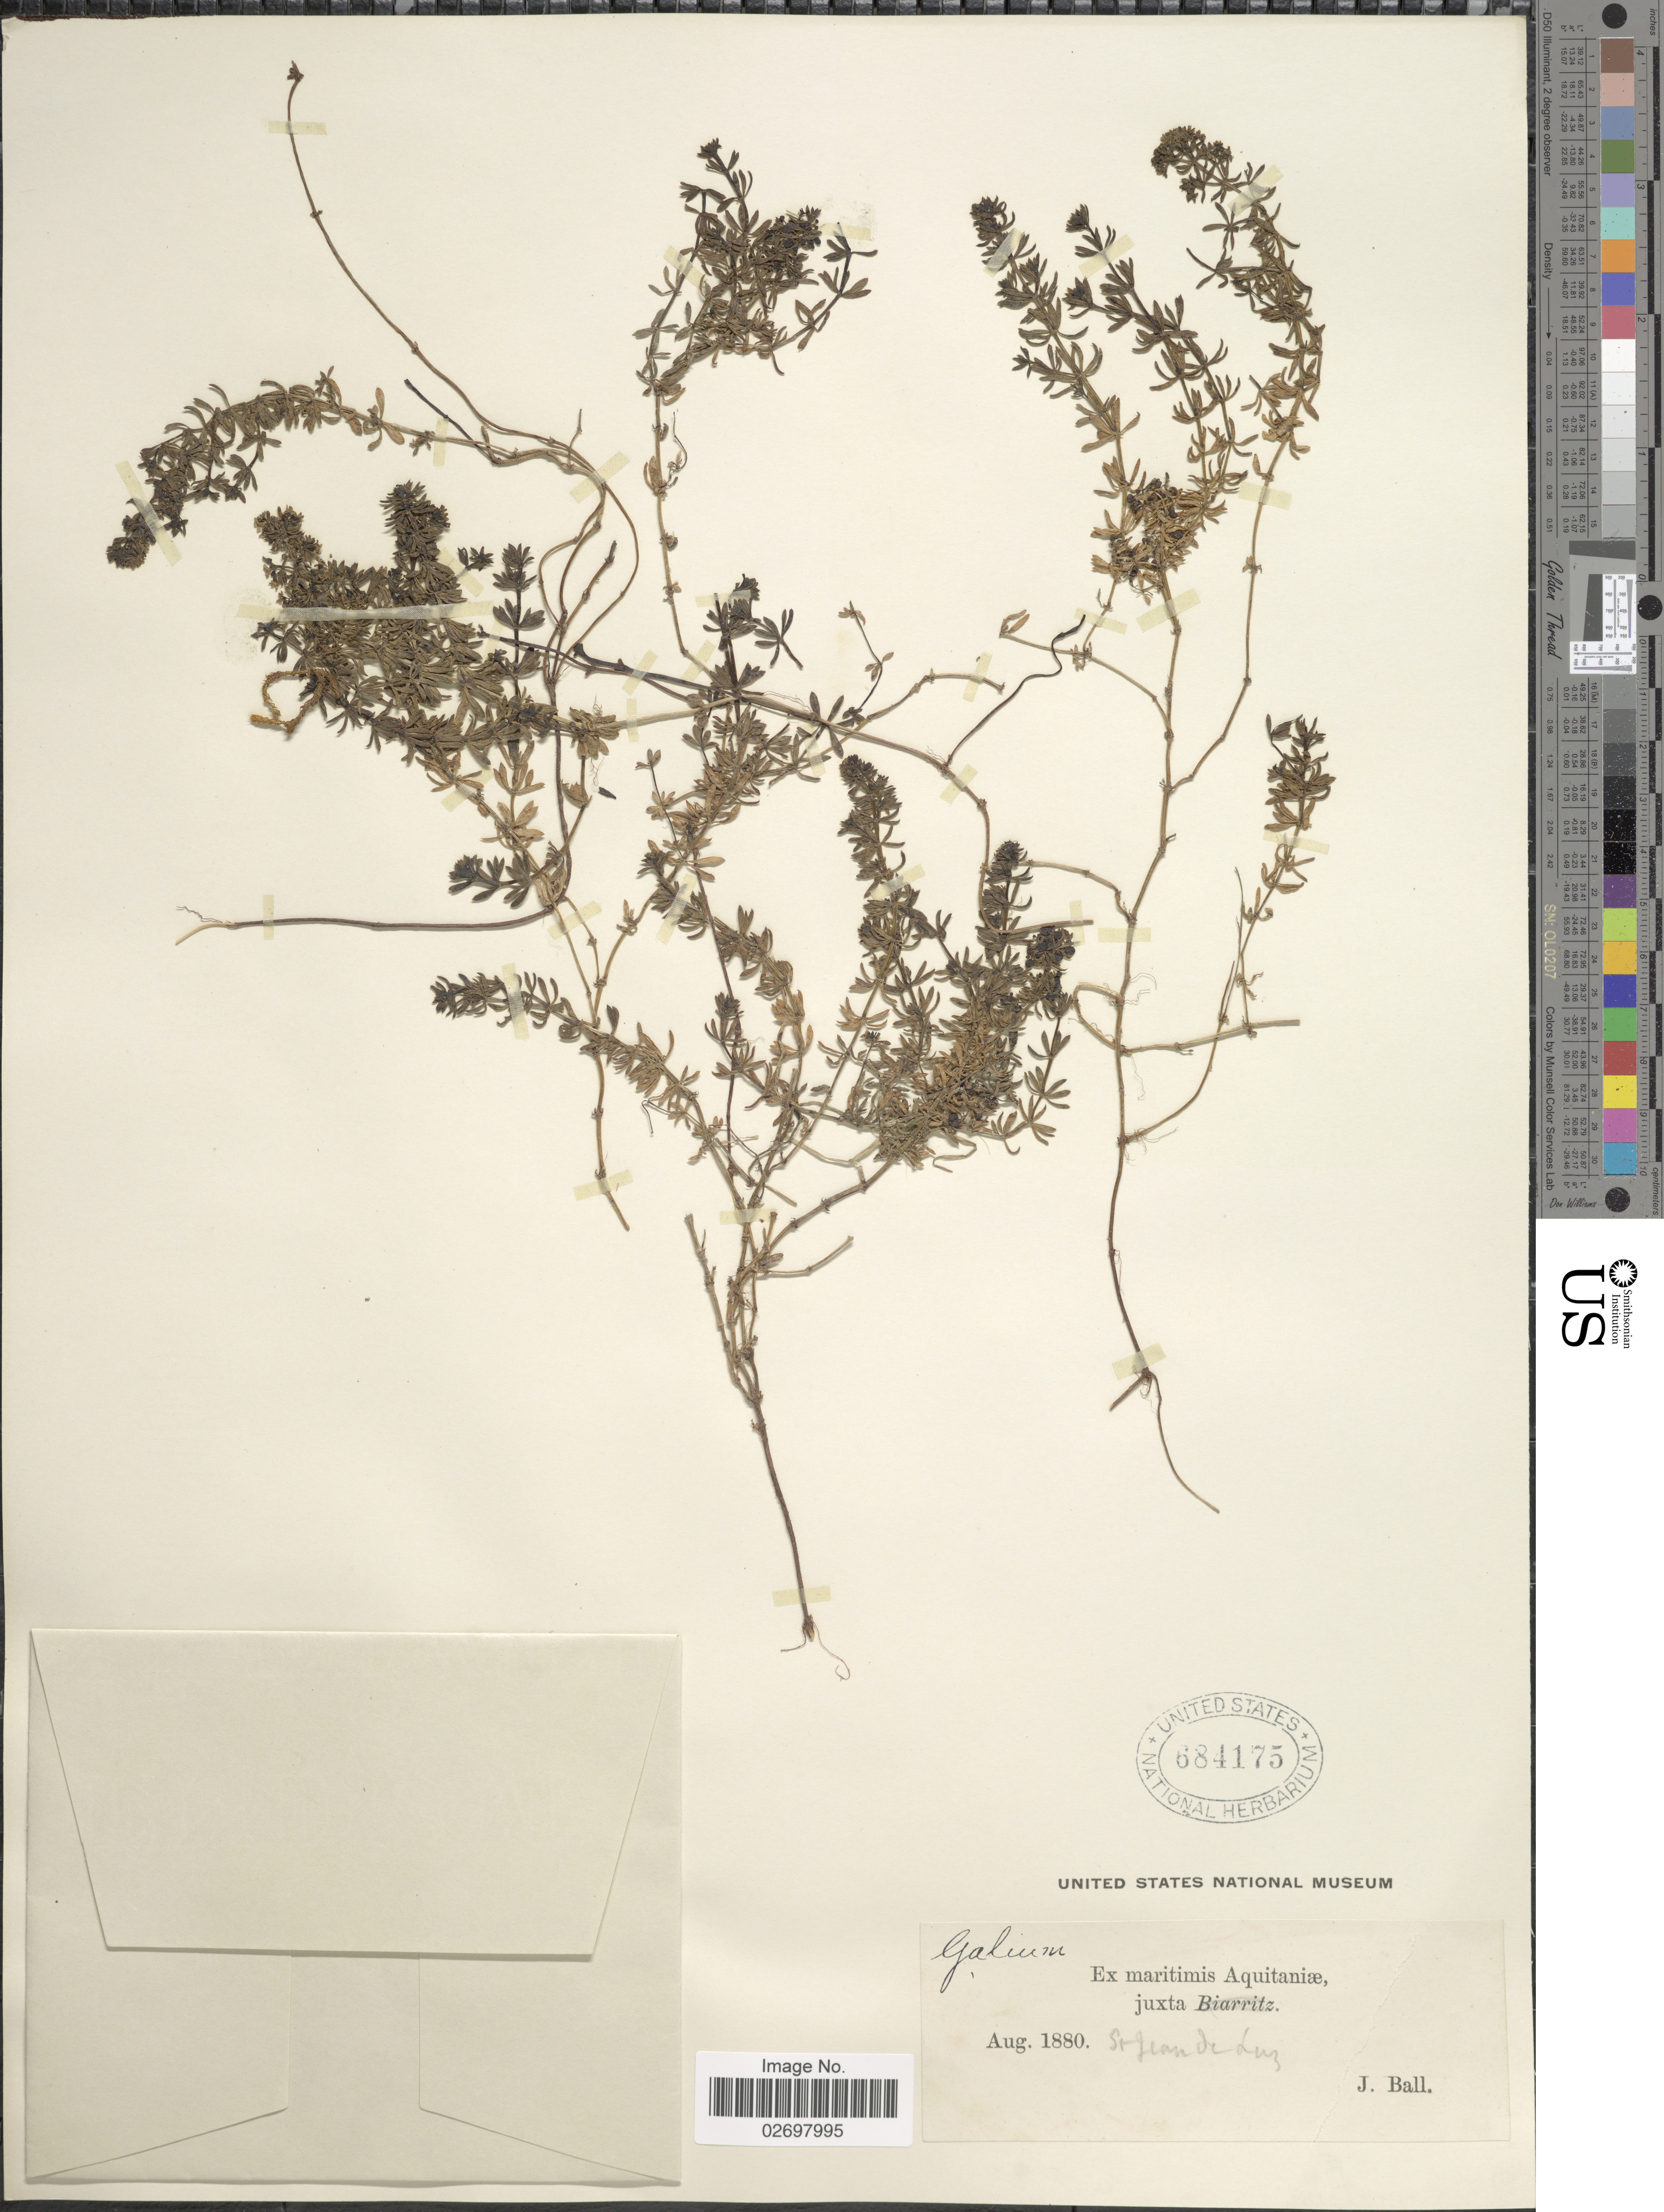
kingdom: Plantae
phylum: Tracheophyta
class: Magnoliopsida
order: Gentianales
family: Rubiaceae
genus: Galium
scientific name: Galium sp.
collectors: J. Ball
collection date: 1880-08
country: France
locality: Ex maritimis Aquitaniae, St. Jean de Luz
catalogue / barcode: US 684175